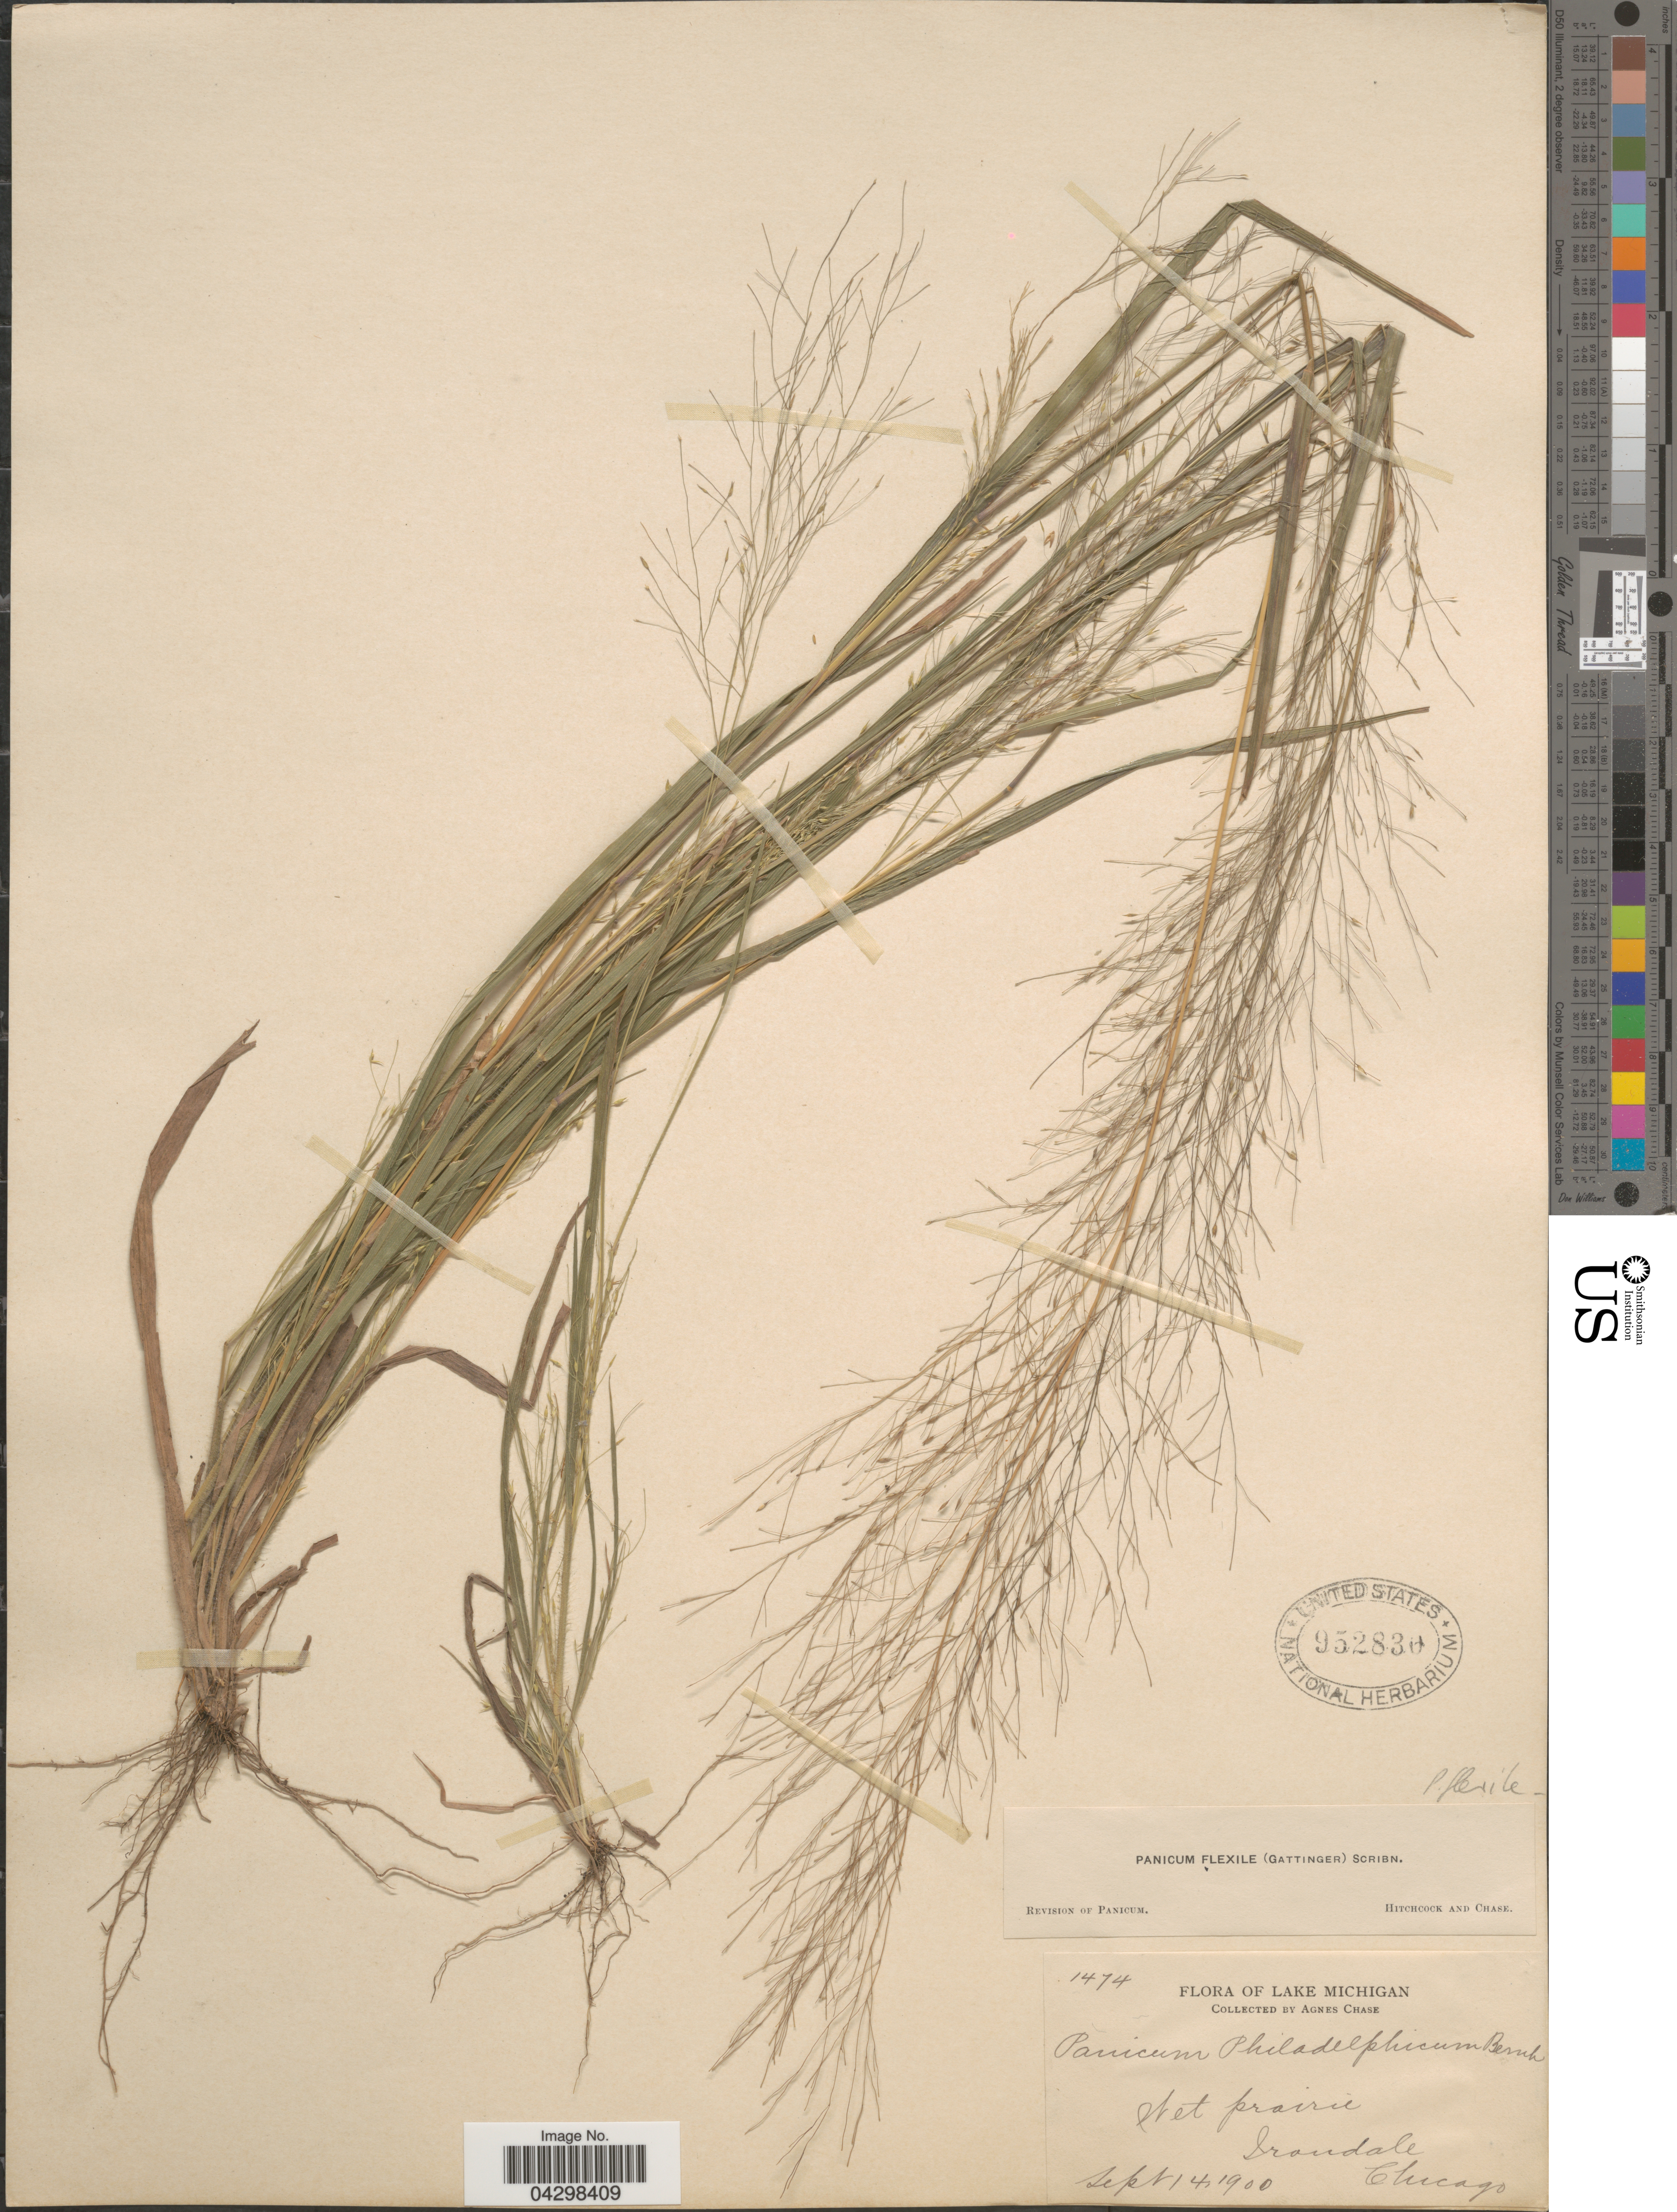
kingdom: Plantae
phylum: Tracheophyta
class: Liliopsida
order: Poales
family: Poaceae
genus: Panicum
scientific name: Panicum flexile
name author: (Gatt.) Scribn.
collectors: A. Chase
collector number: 1474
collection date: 1900-09-14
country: United States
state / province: Illinois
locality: Lake Michigan. Irondale. Chicago.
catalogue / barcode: US 952830